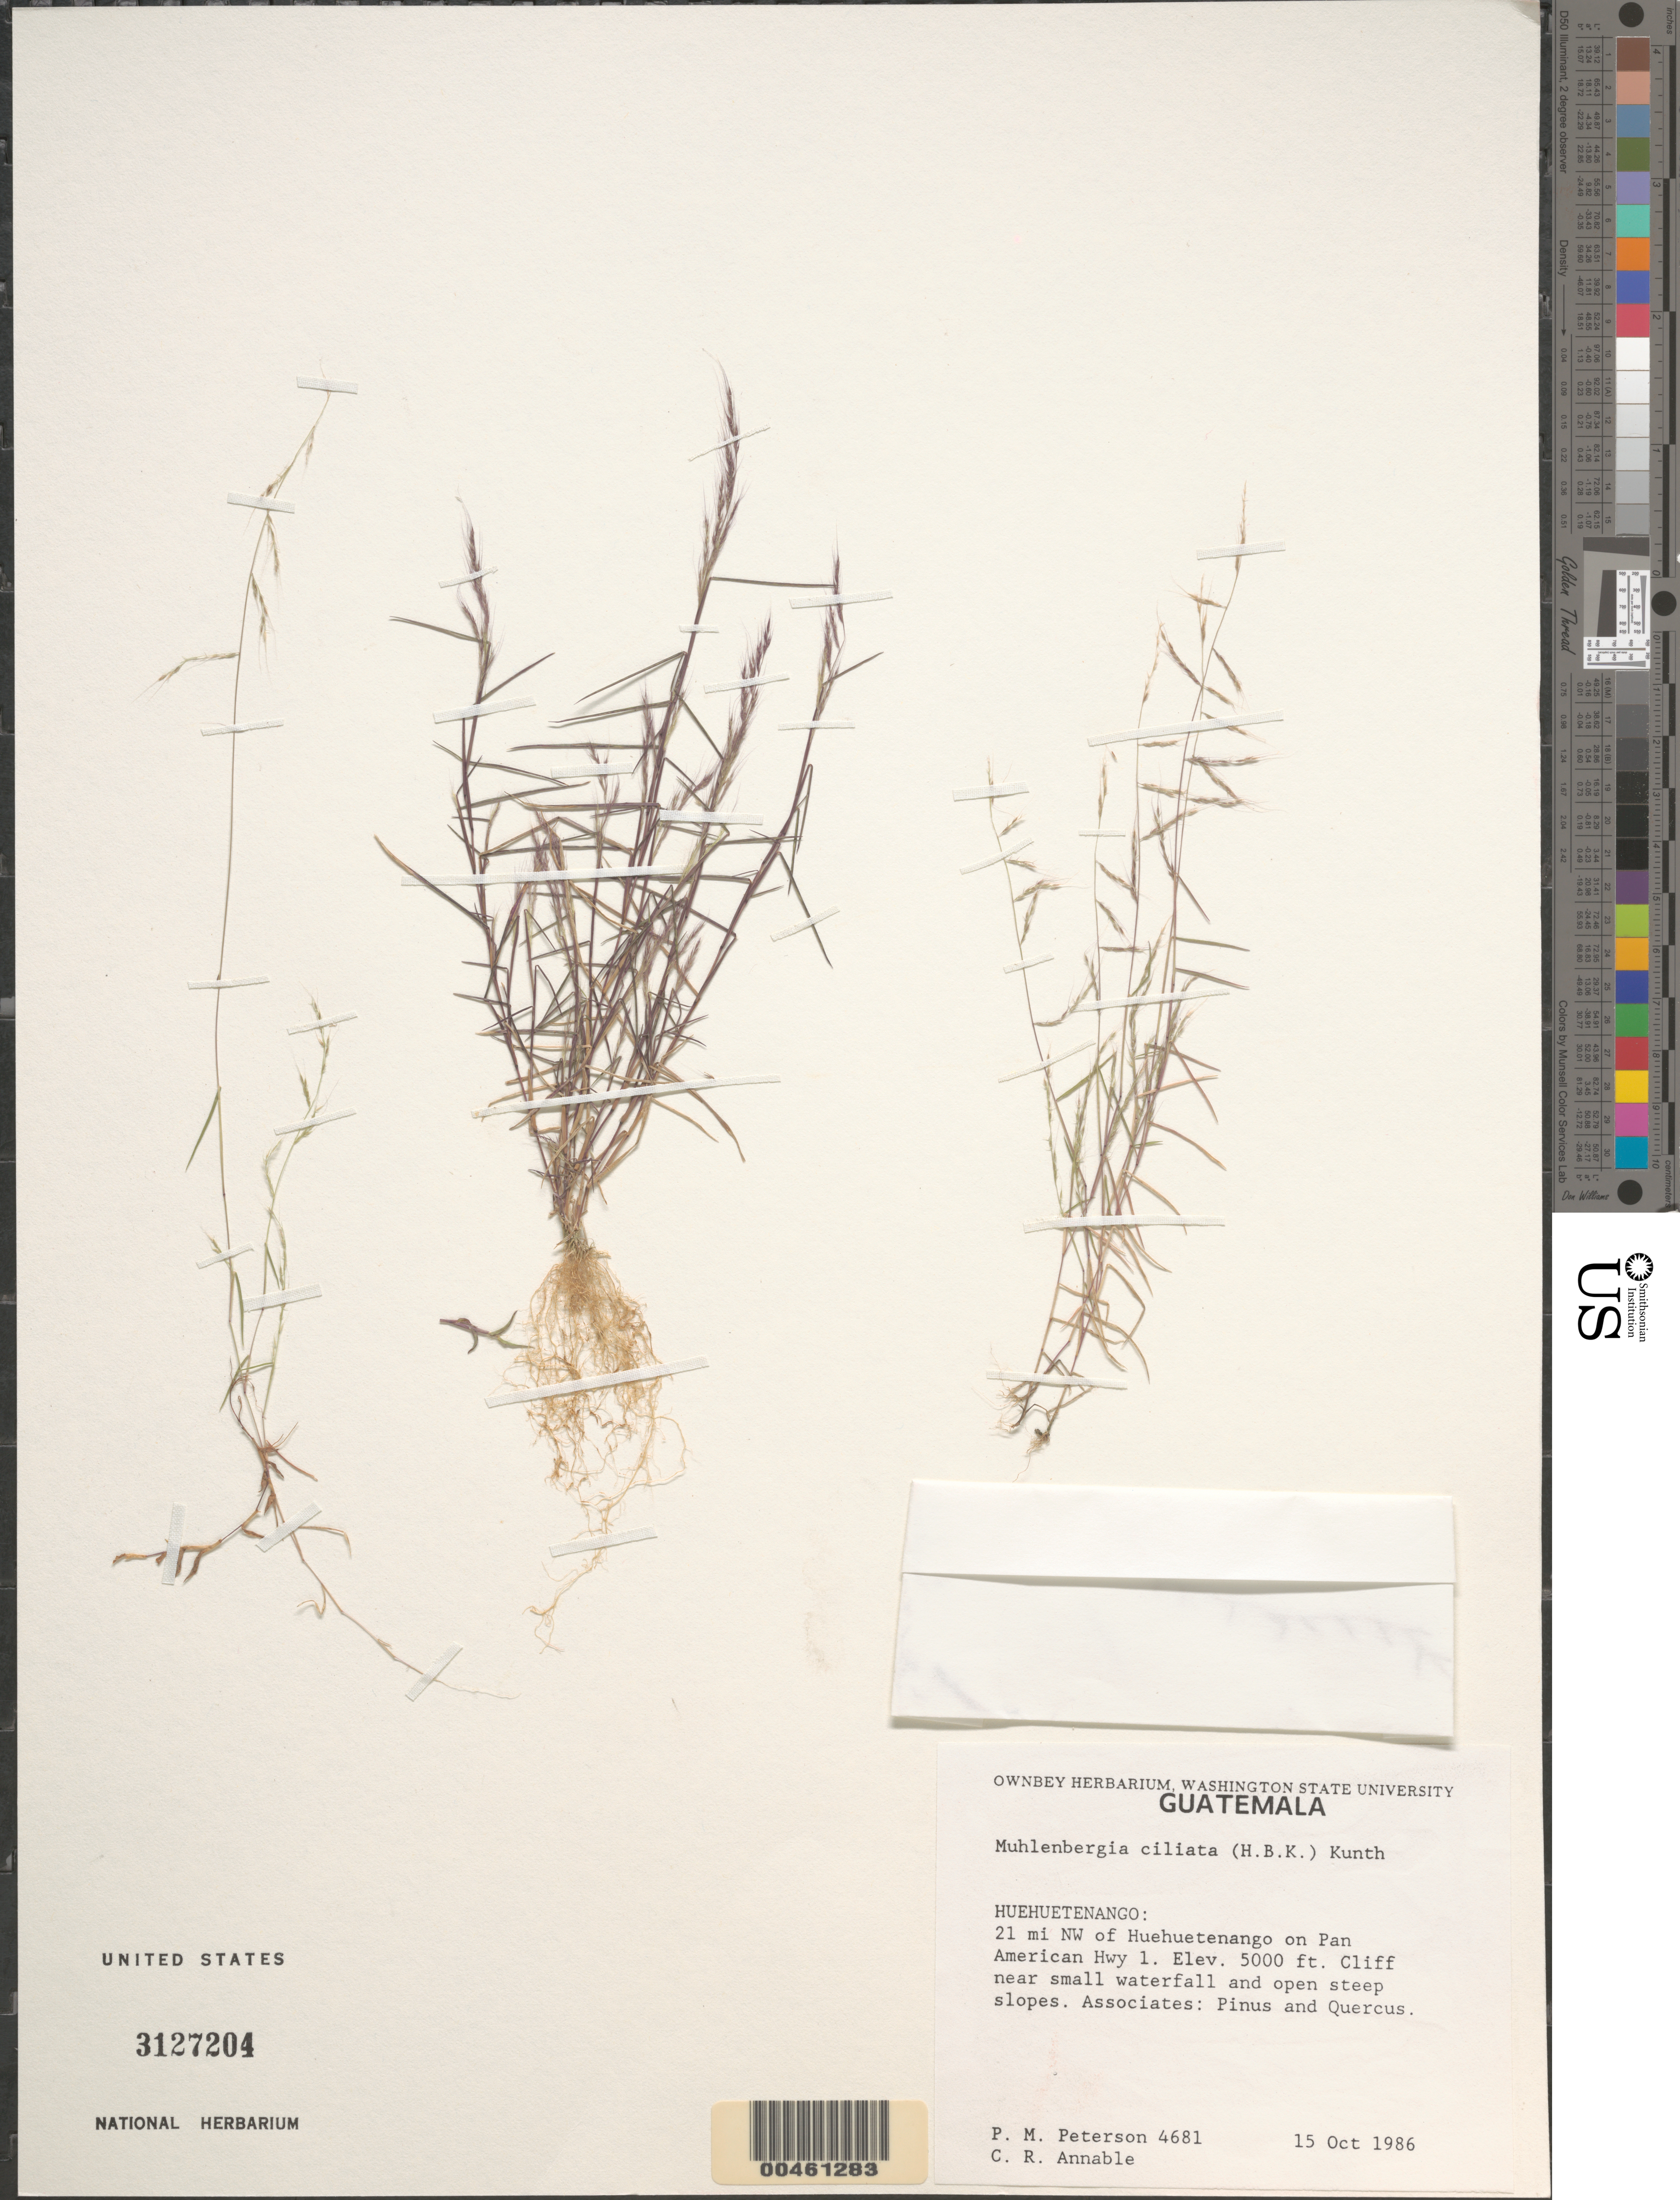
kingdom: Plantae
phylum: Tracheophyta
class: Liliopsida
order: Poales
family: Poaceae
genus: Muhlenbergia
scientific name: Muhlenbergia ciliata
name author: (Kunth) Trin.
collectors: P. M. Peterson & C. R. Annable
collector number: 04681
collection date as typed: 15 Oct 1986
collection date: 1986-10-15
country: Guatemala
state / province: Huehuetenango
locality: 21 miles NW of Huehuetenango on CA 1 (Pan American Hwy 1).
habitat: Cliff near small water fall and open steep slopes. Associated with Pinus and Quercus.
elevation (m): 1524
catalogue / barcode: US 3127204